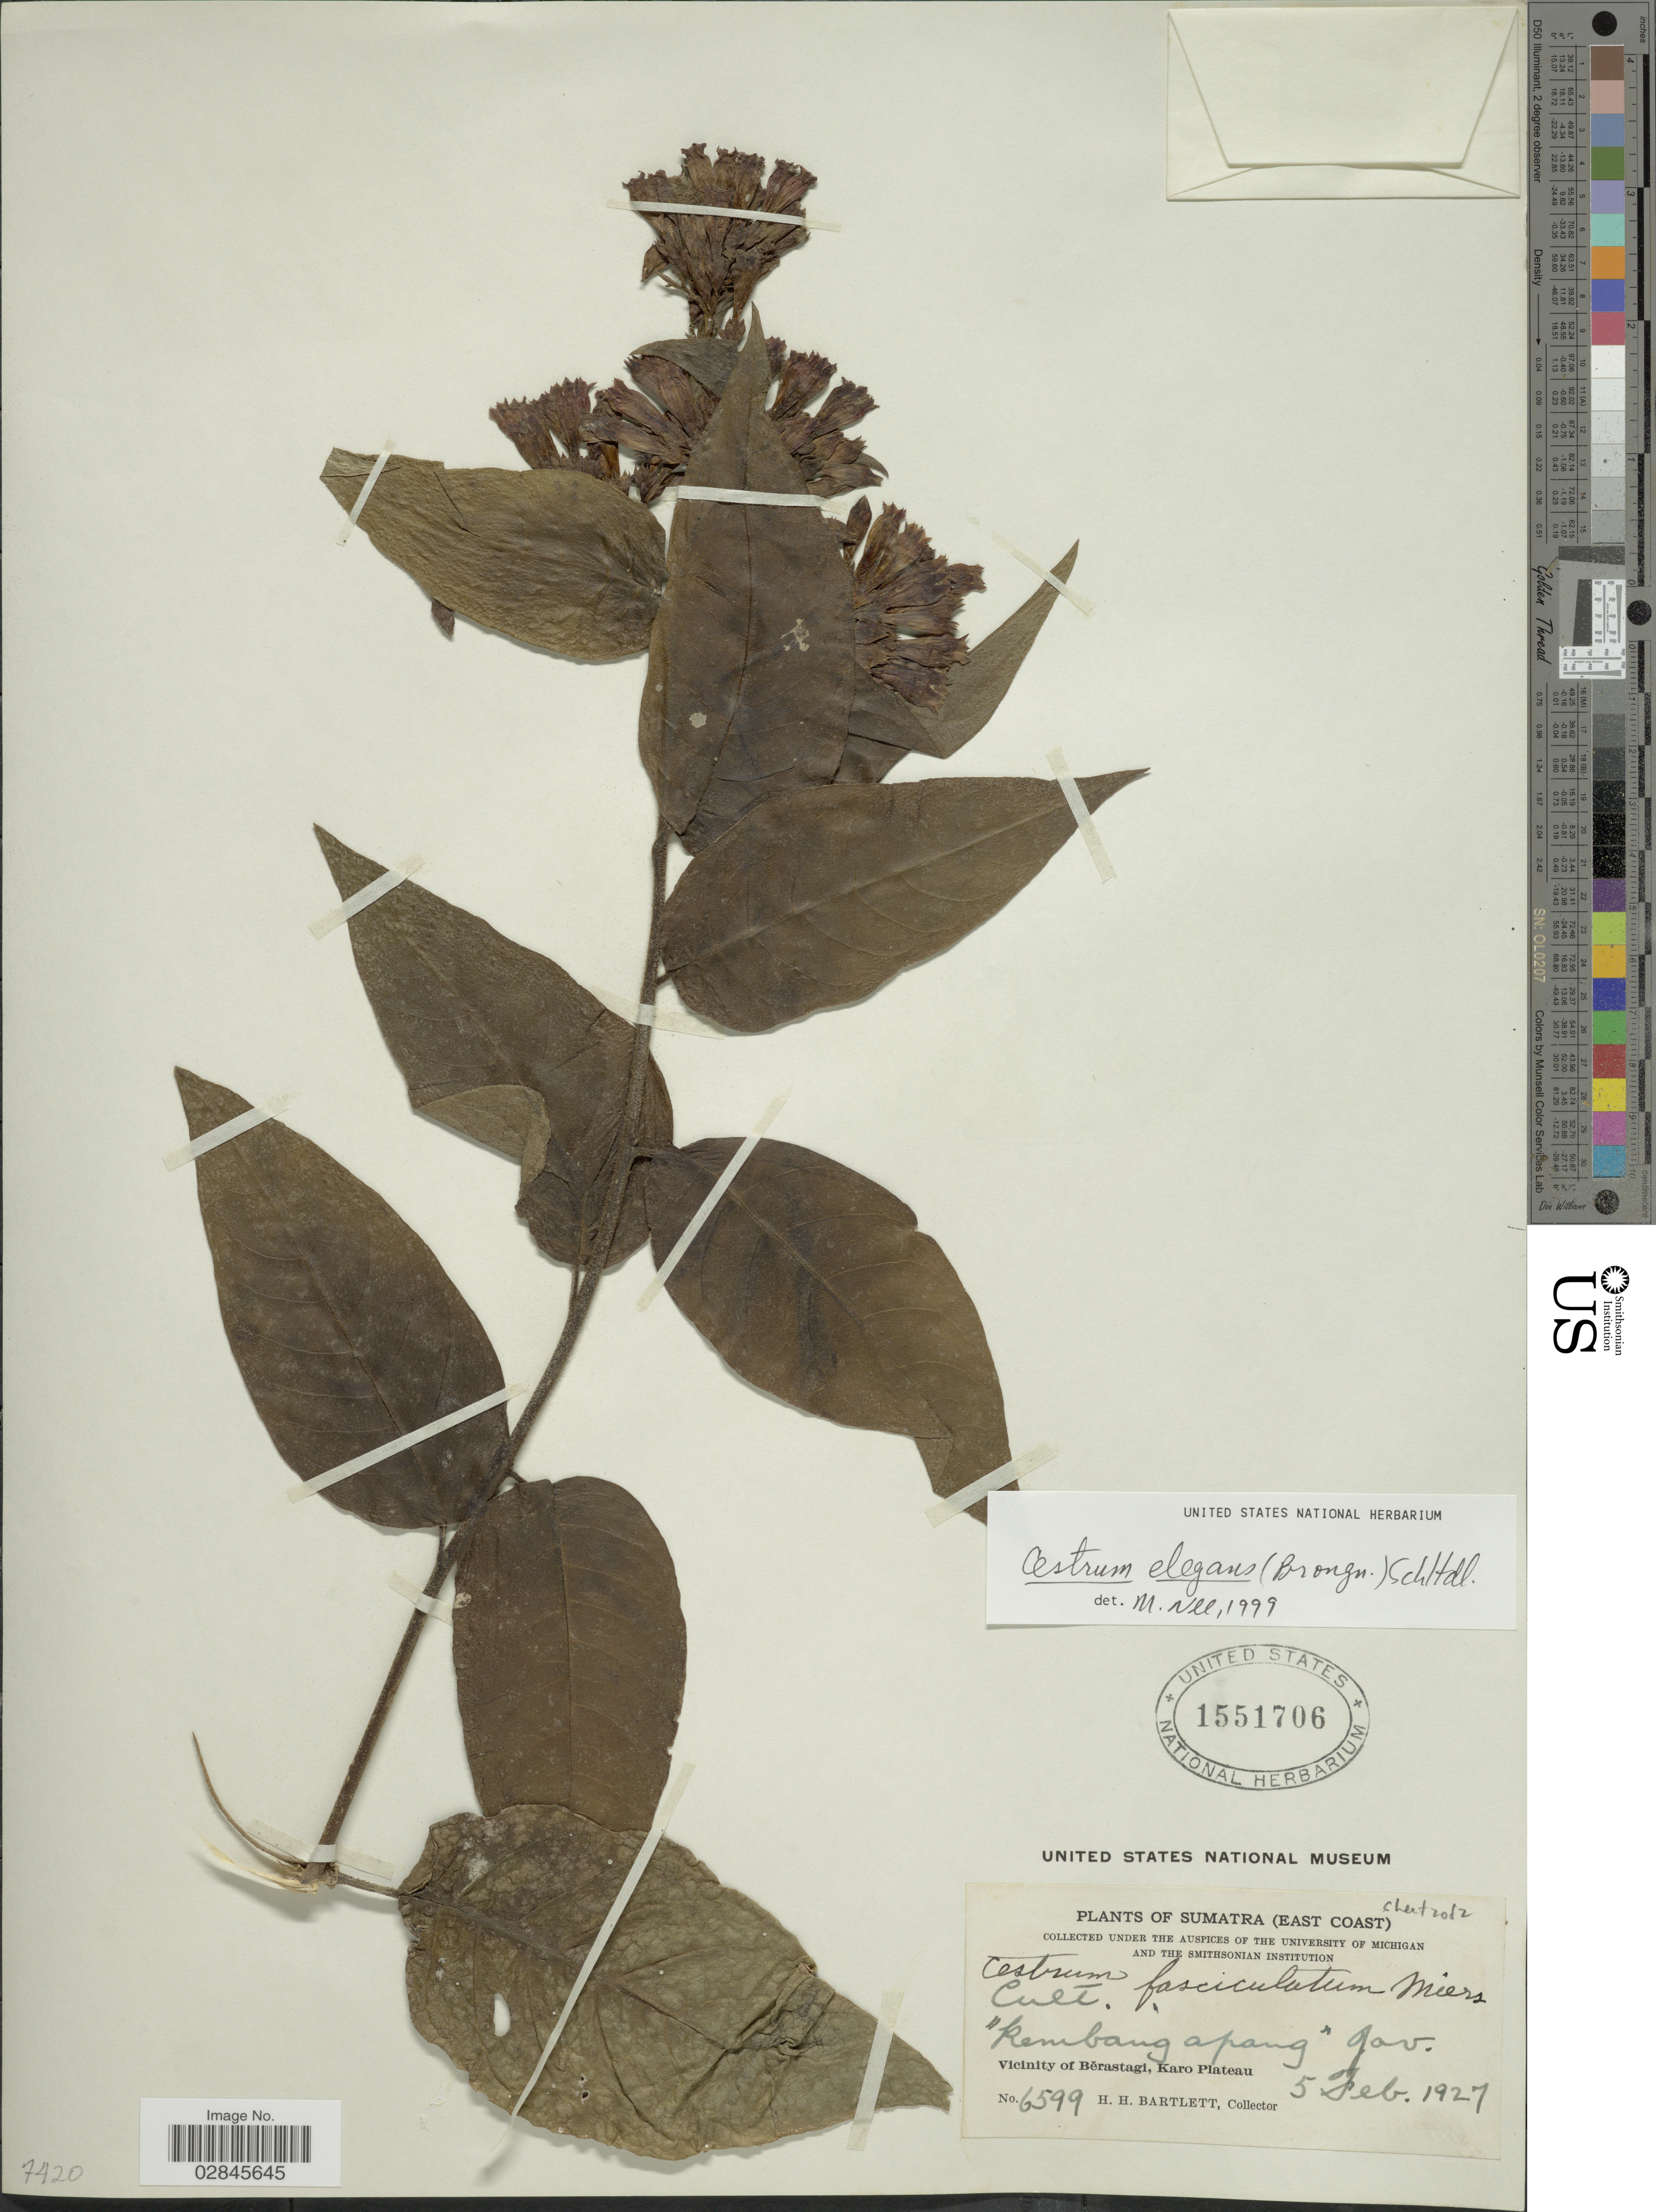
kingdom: Plantae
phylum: Tracheophyta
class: Magnoliopsida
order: Solanales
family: Solanaceae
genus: Cestrum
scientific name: Cestrum elegans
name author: (Brongn.) Schltdl.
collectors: H. H. Bartlett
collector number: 6599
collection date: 1927-02-05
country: Indonesia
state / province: Sumatra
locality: (East Coast). Vicinity of Berastagi, Karo Plateau.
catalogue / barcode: US 1551706